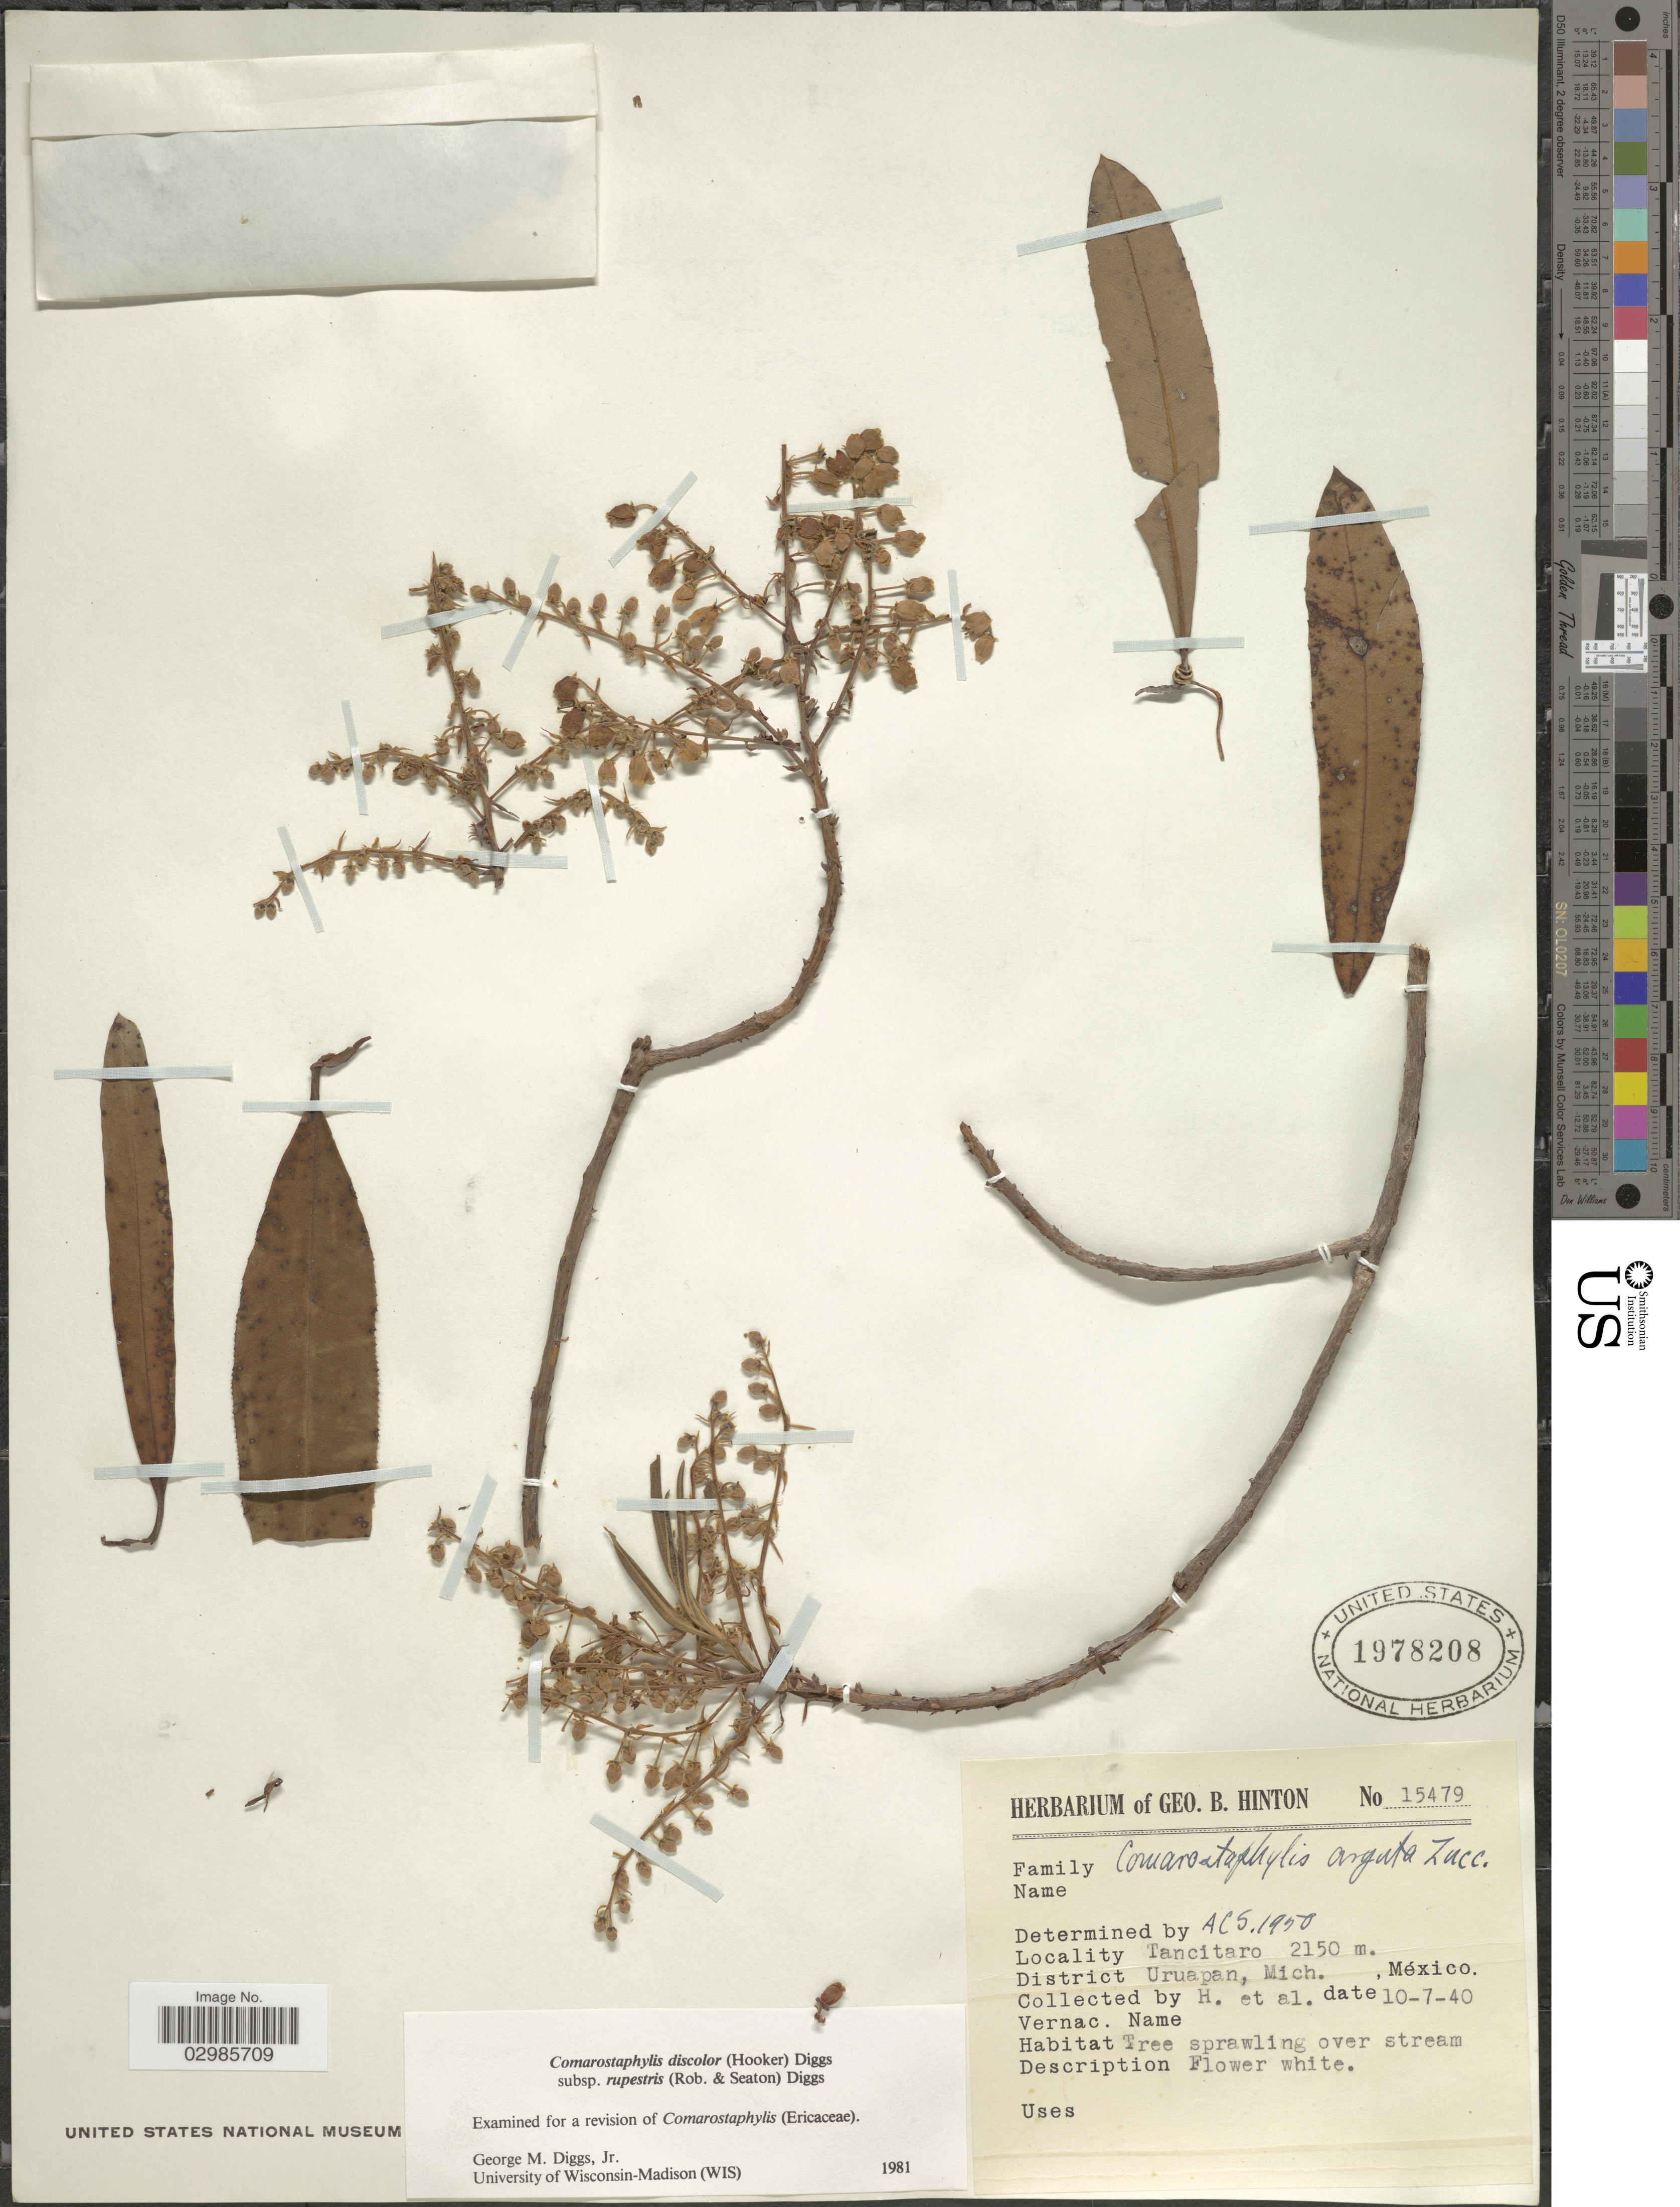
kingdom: Plantae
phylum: Tracheophyta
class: Magnoliopsida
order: Ericales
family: Ericaceae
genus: Comarostaphylis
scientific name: Comarostaphylis discolor subsp. rupestris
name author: (Rob. & Seaton) Diggs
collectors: G. B. Hinton & et al.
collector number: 15479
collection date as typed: Transcribed d/m/y: 10/7/40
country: Mexico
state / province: Michoacán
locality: Tancitaro, District Uruapan, Mich., México.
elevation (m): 2150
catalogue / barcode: US 1978208